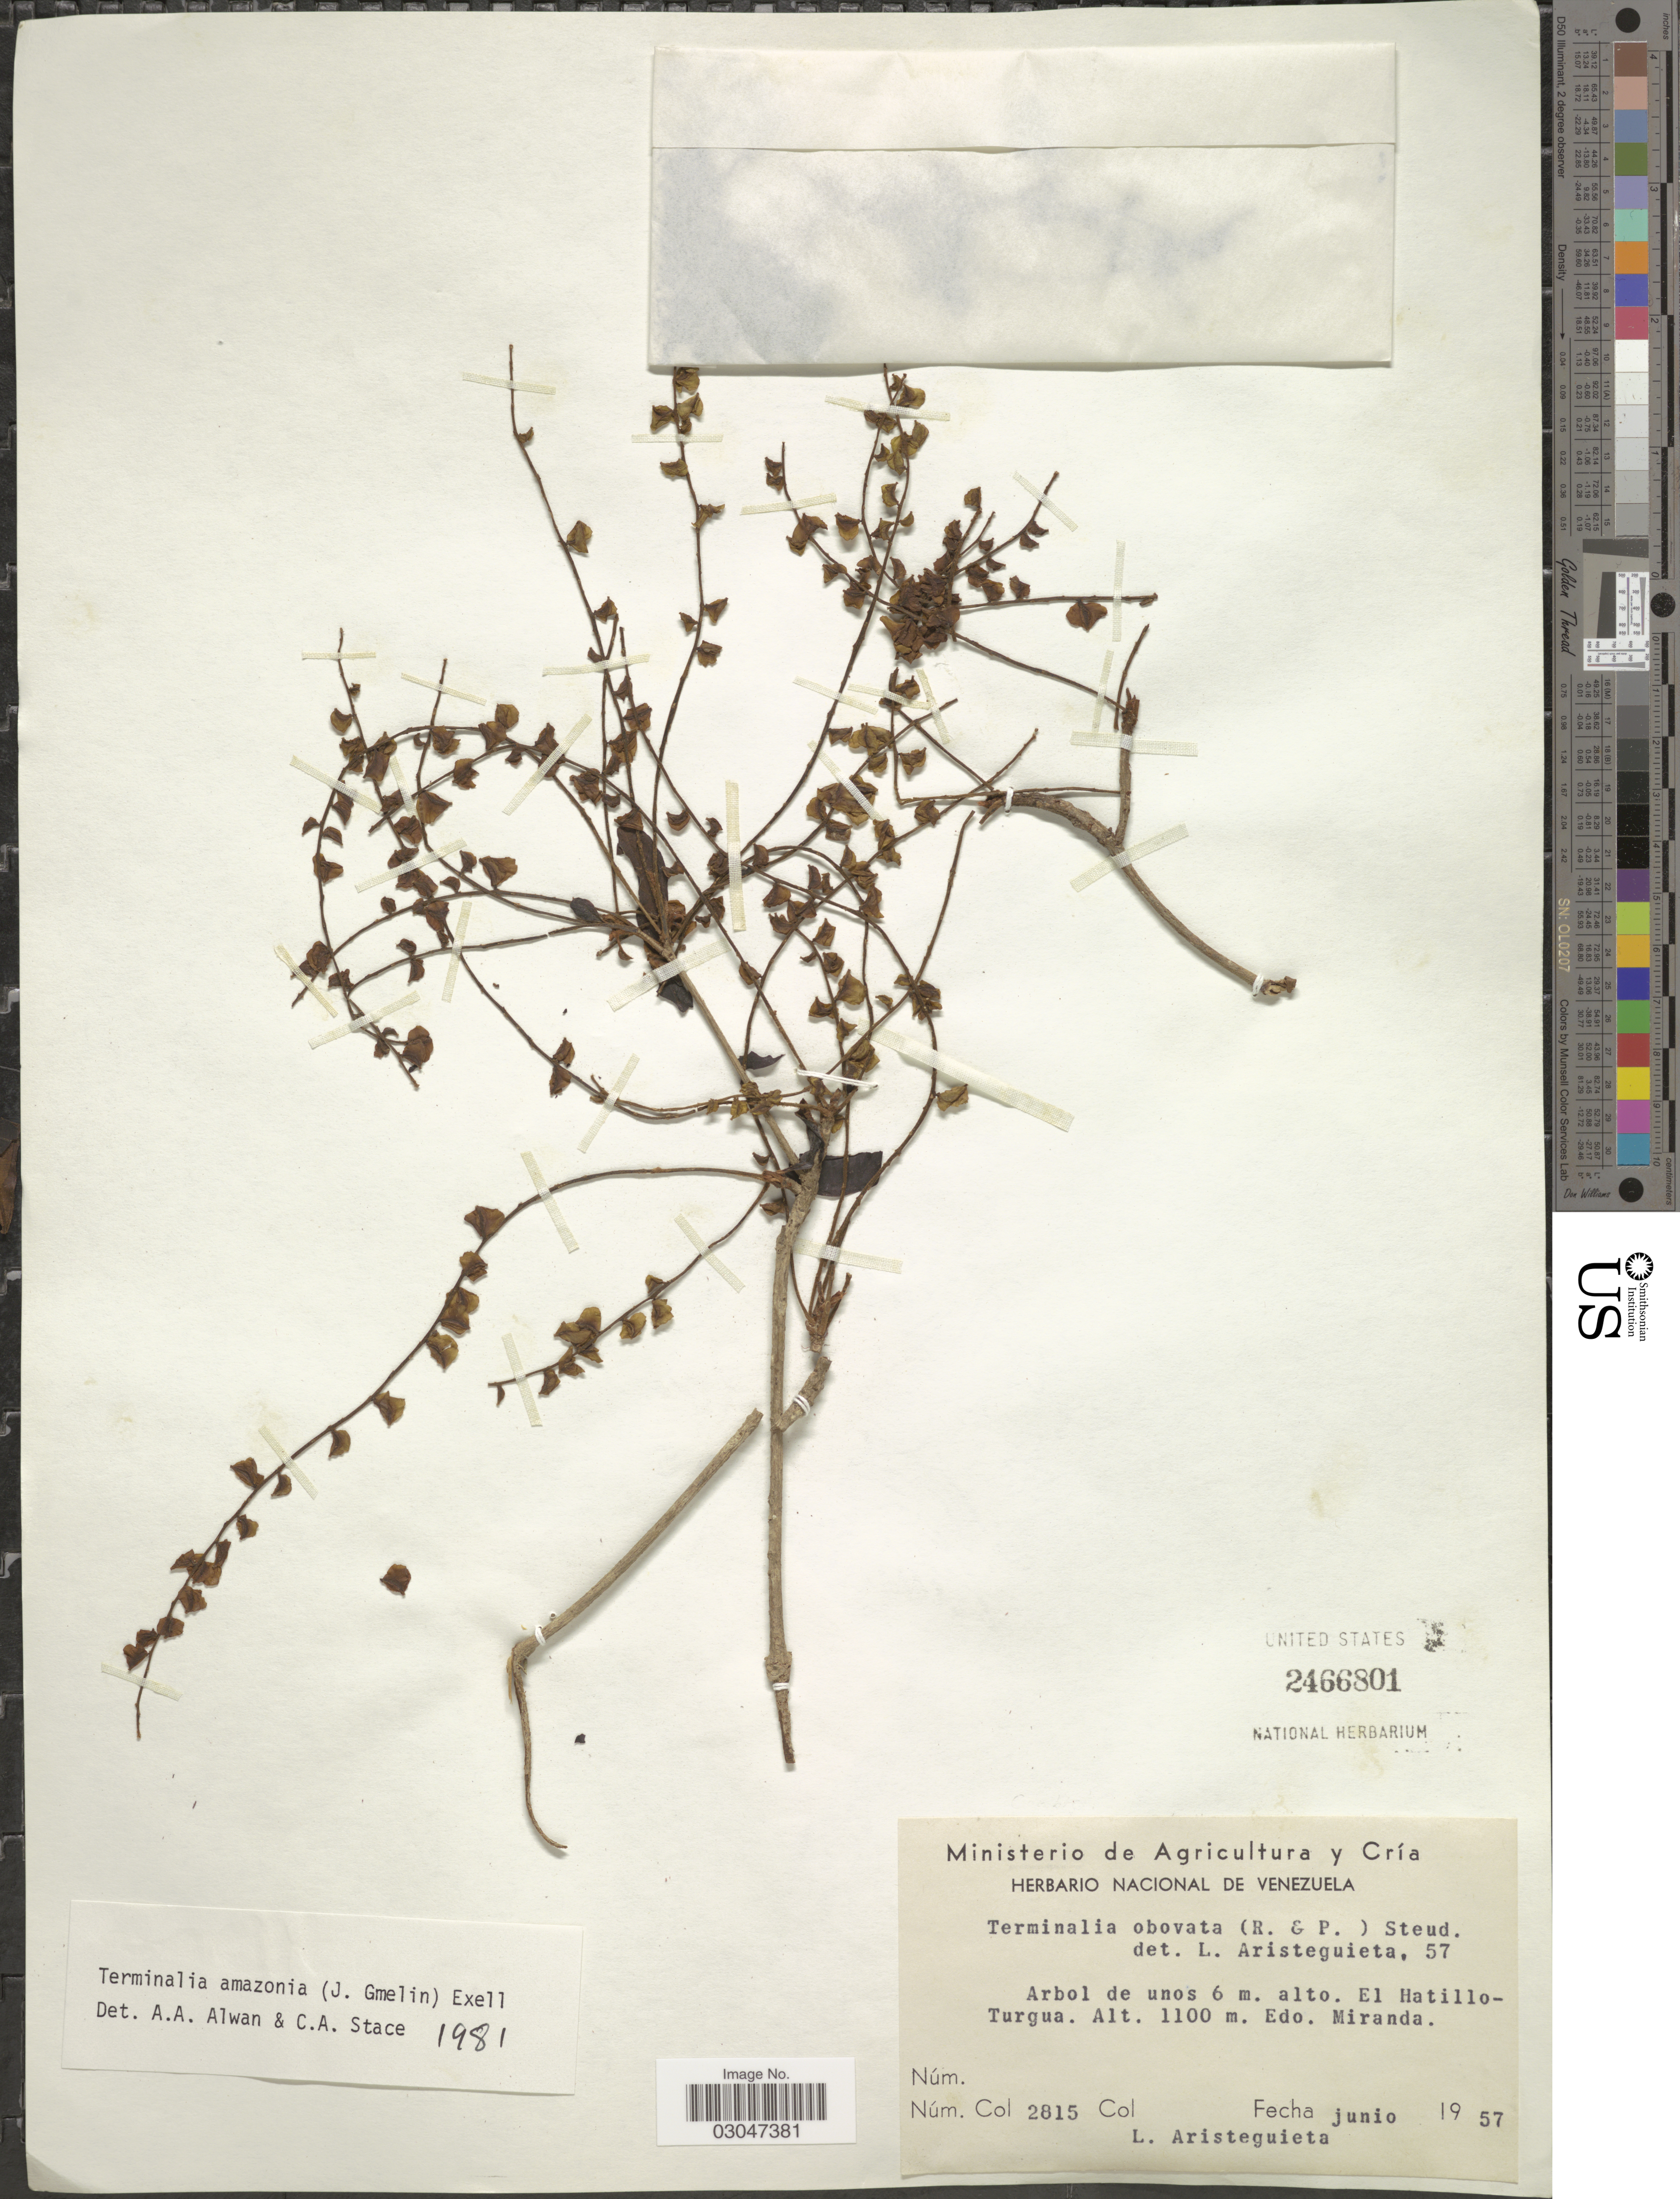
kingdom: Plantae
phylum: Tracheophyta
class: Magnoliopsida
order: Myrtales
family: Combretaceae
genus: Terminalia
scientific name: Terminalia amazonia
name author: (J.F. Gmel.) Exell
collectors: L. Aristeguieta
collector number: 2815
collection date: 1957-06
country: Venezuela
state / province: Miranda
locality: El Hatillo-Turgua.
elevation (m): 1100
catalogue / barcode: US 2466801